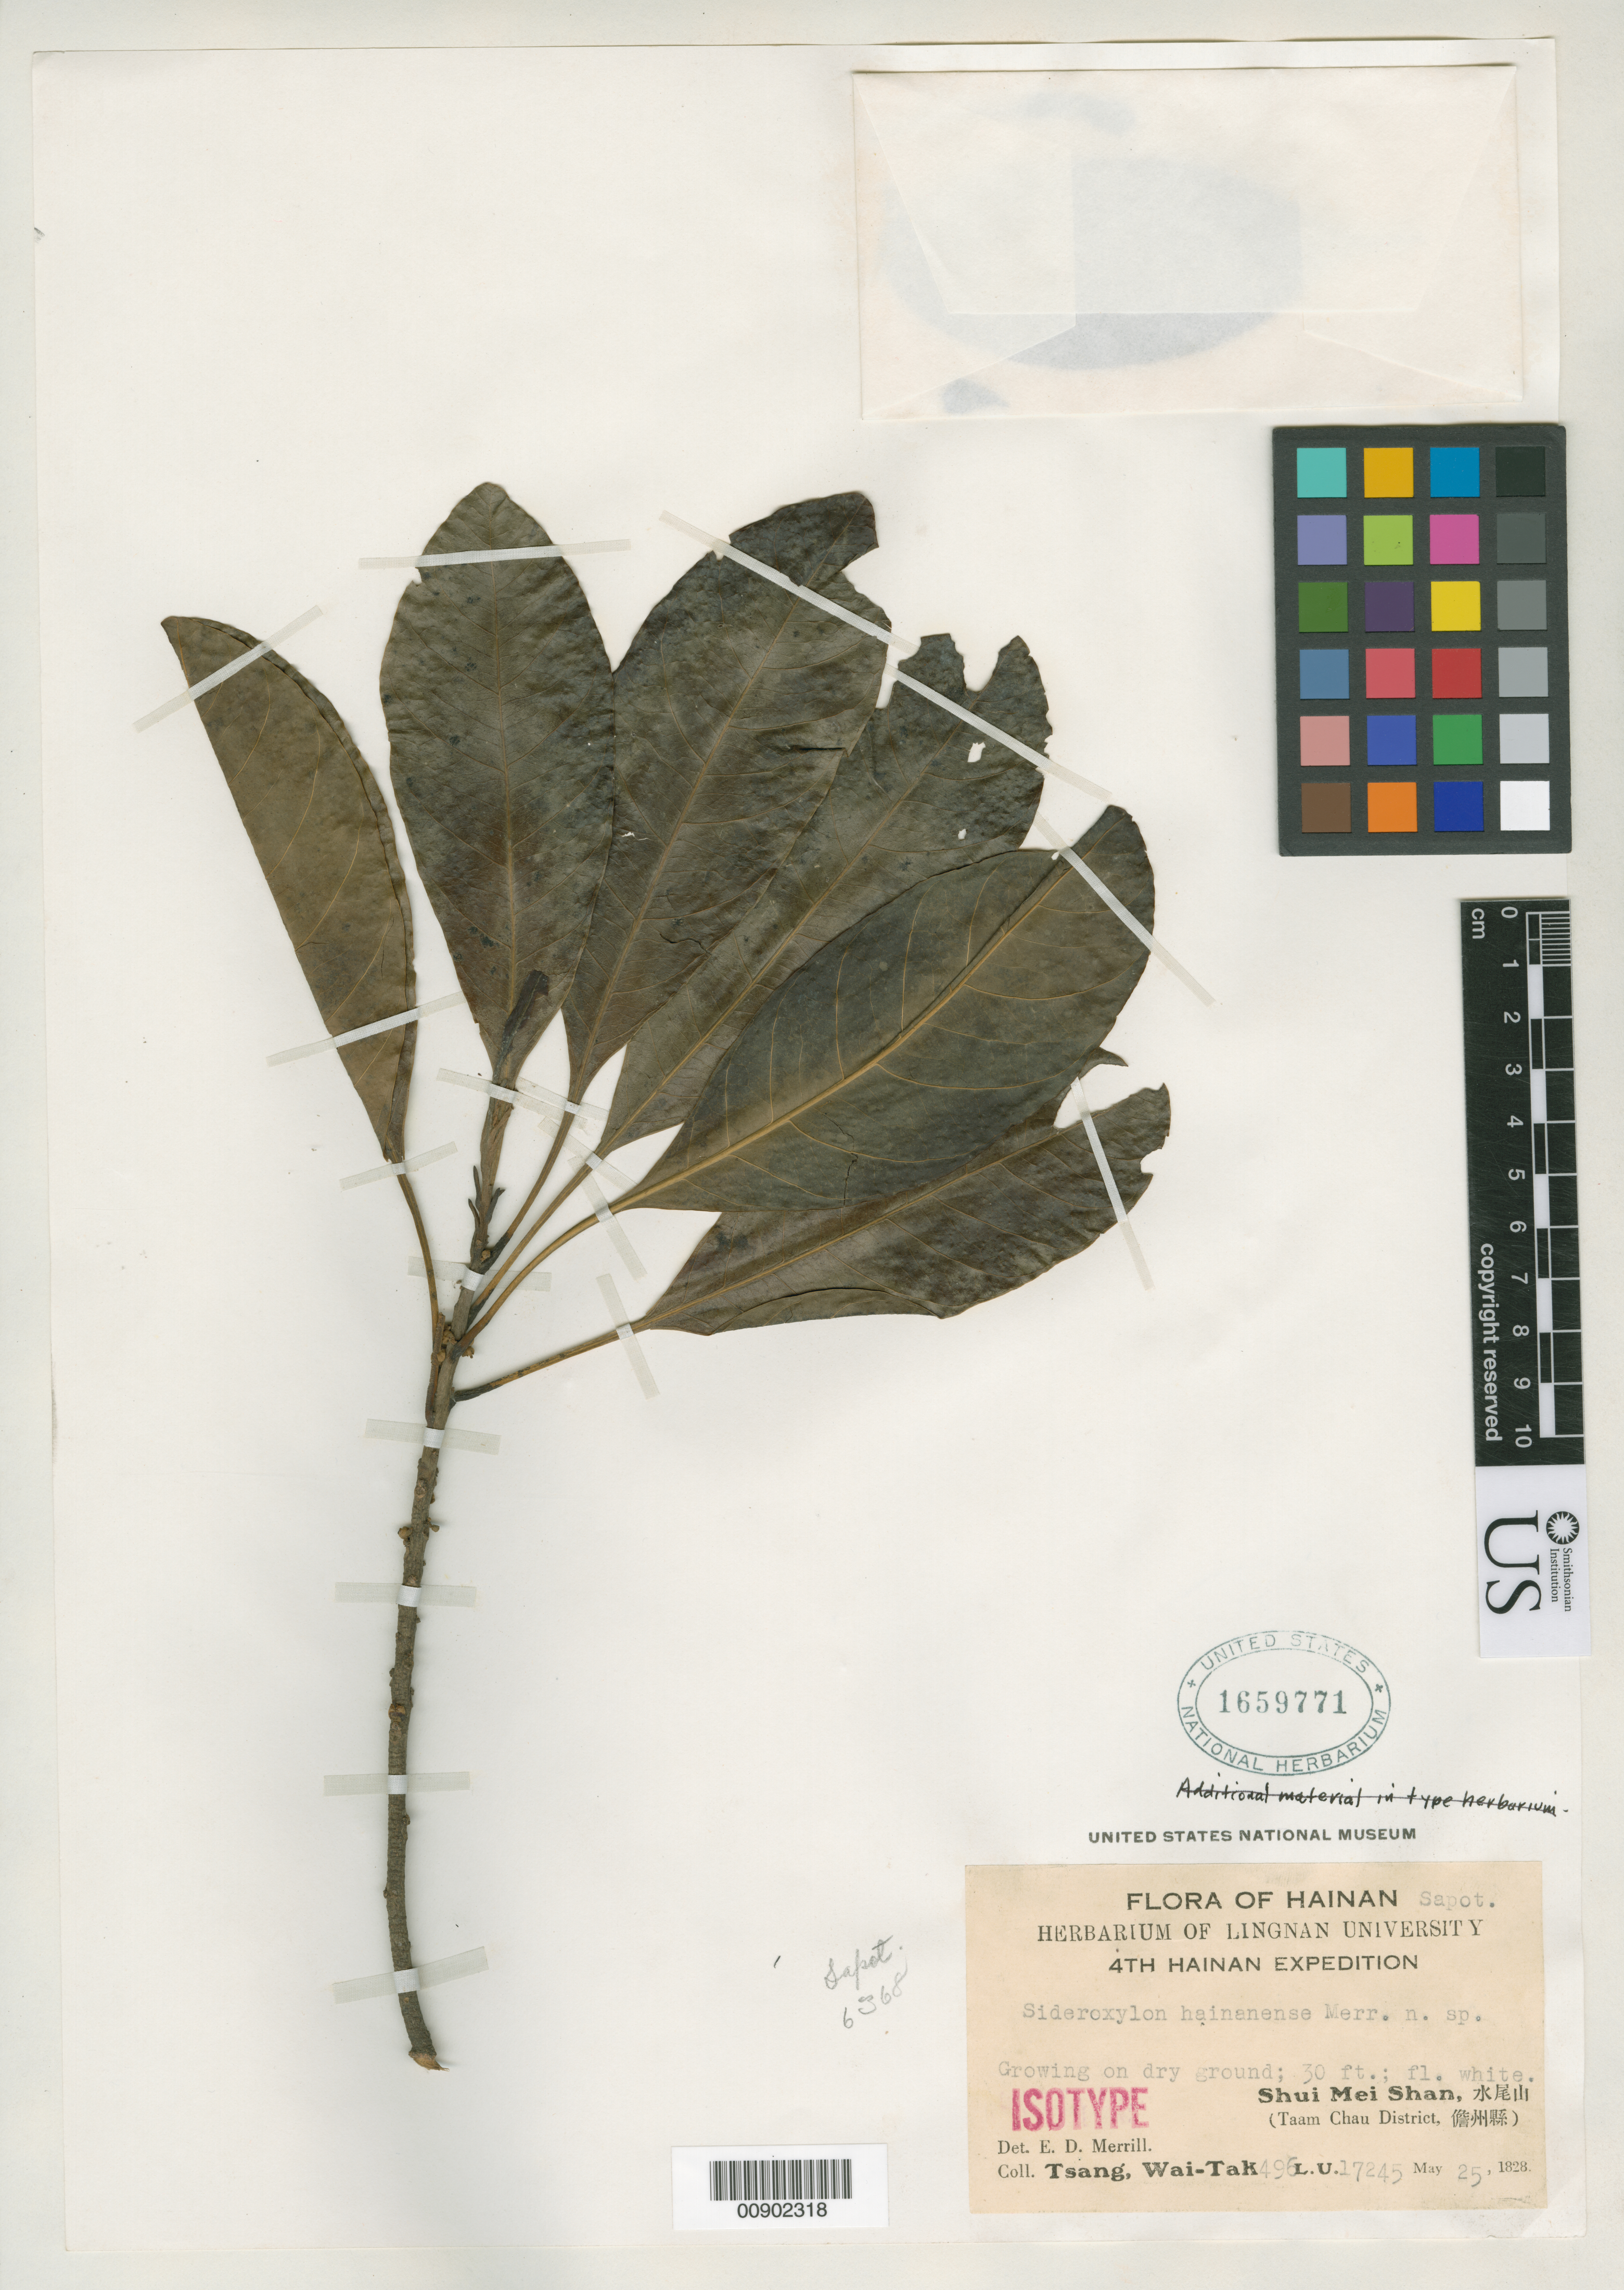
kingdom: Plantae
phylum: Tracheophyta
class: Magnoliopsida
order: Ericales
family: Sapotaceae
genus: Sideroxylon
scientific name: Sideroxylon hainanense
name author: Merr.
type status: Isotype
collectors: W. T. Tsang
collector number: L.U. 17245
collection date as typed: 25 May 1928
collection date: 1928-05-25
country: China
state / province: Guangdong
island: Hainan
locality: Shui Mei Shan (Taam Chau District).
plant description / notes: "Tsang, Wai-Tak 496 L.U. [Lingnan University] 17245". Holotype deposited in Herb. Univ. California.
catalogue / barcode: US 1659771